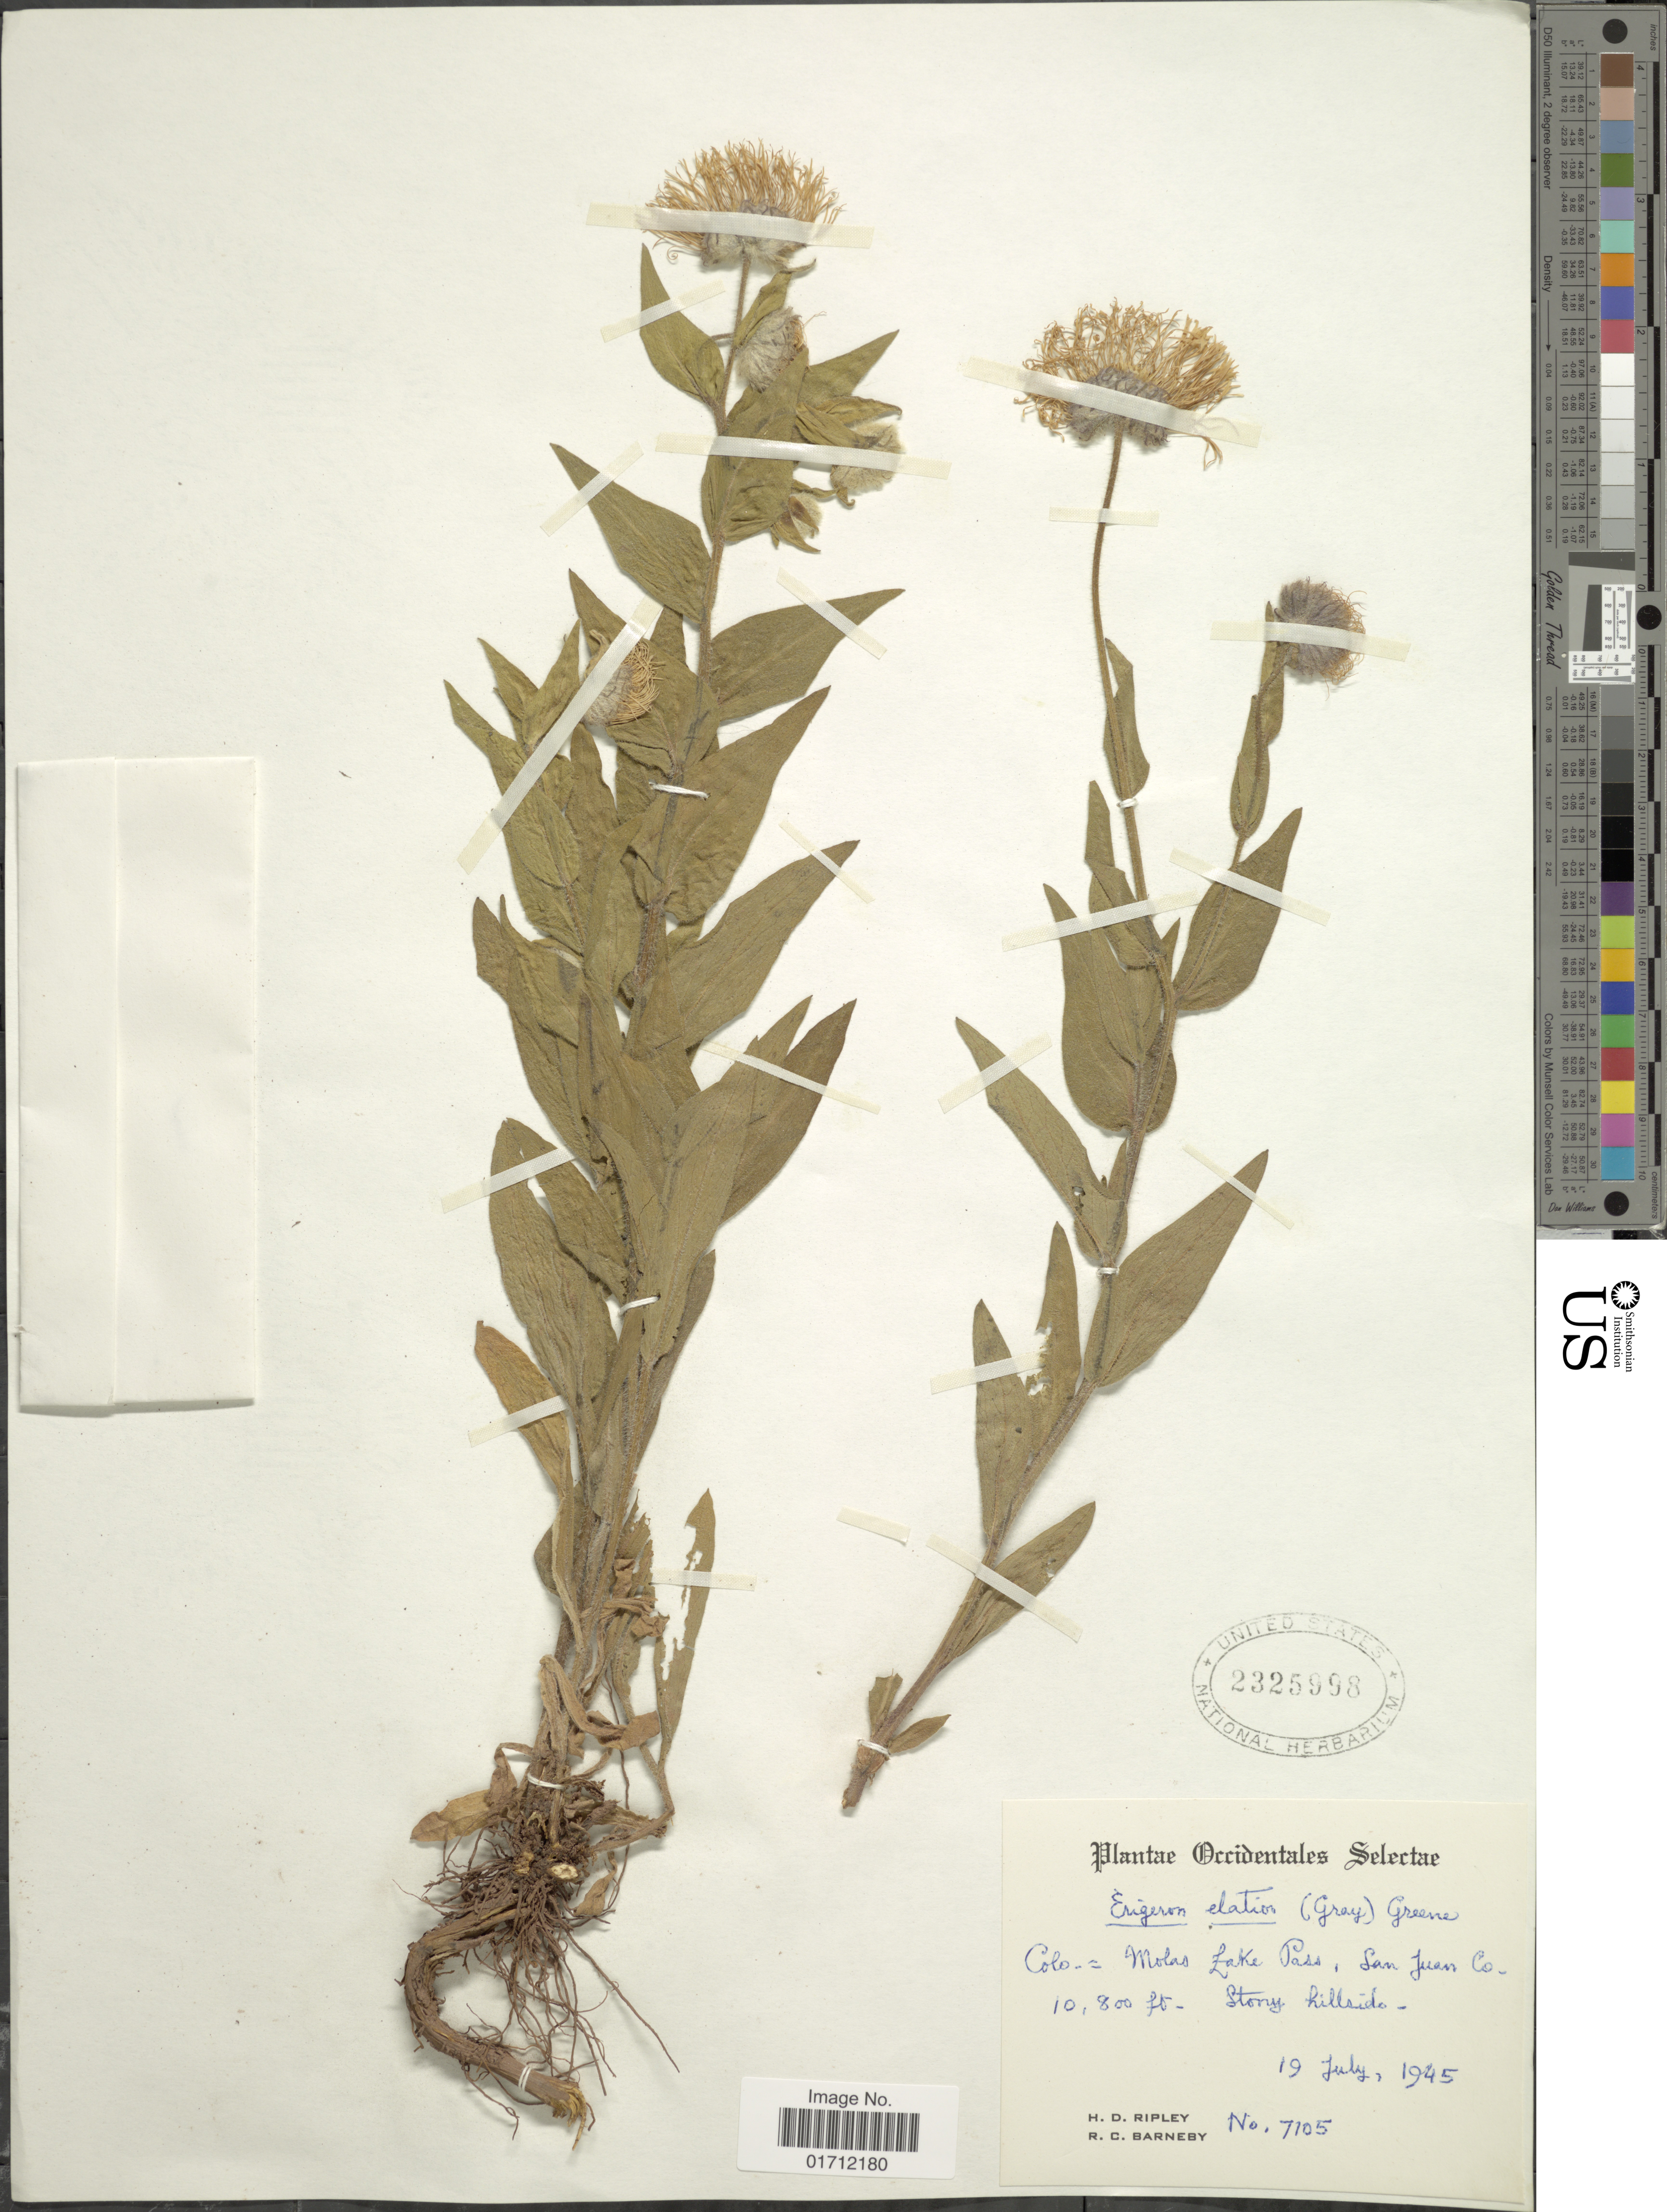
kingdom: Plantae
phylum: Tracheophyta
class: Magnoliopsida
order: Asterales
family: Asteraceae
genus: Erigeron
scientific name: Erigeron elatior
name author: (A. Gray) Greene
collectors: H. Ripley & R. C. Barneby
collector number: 7105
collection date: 1945-07-19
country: United States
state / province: Colorado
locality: Molas Lake Pass, San Juan Co.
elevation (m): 3292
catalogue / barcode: US 2325998